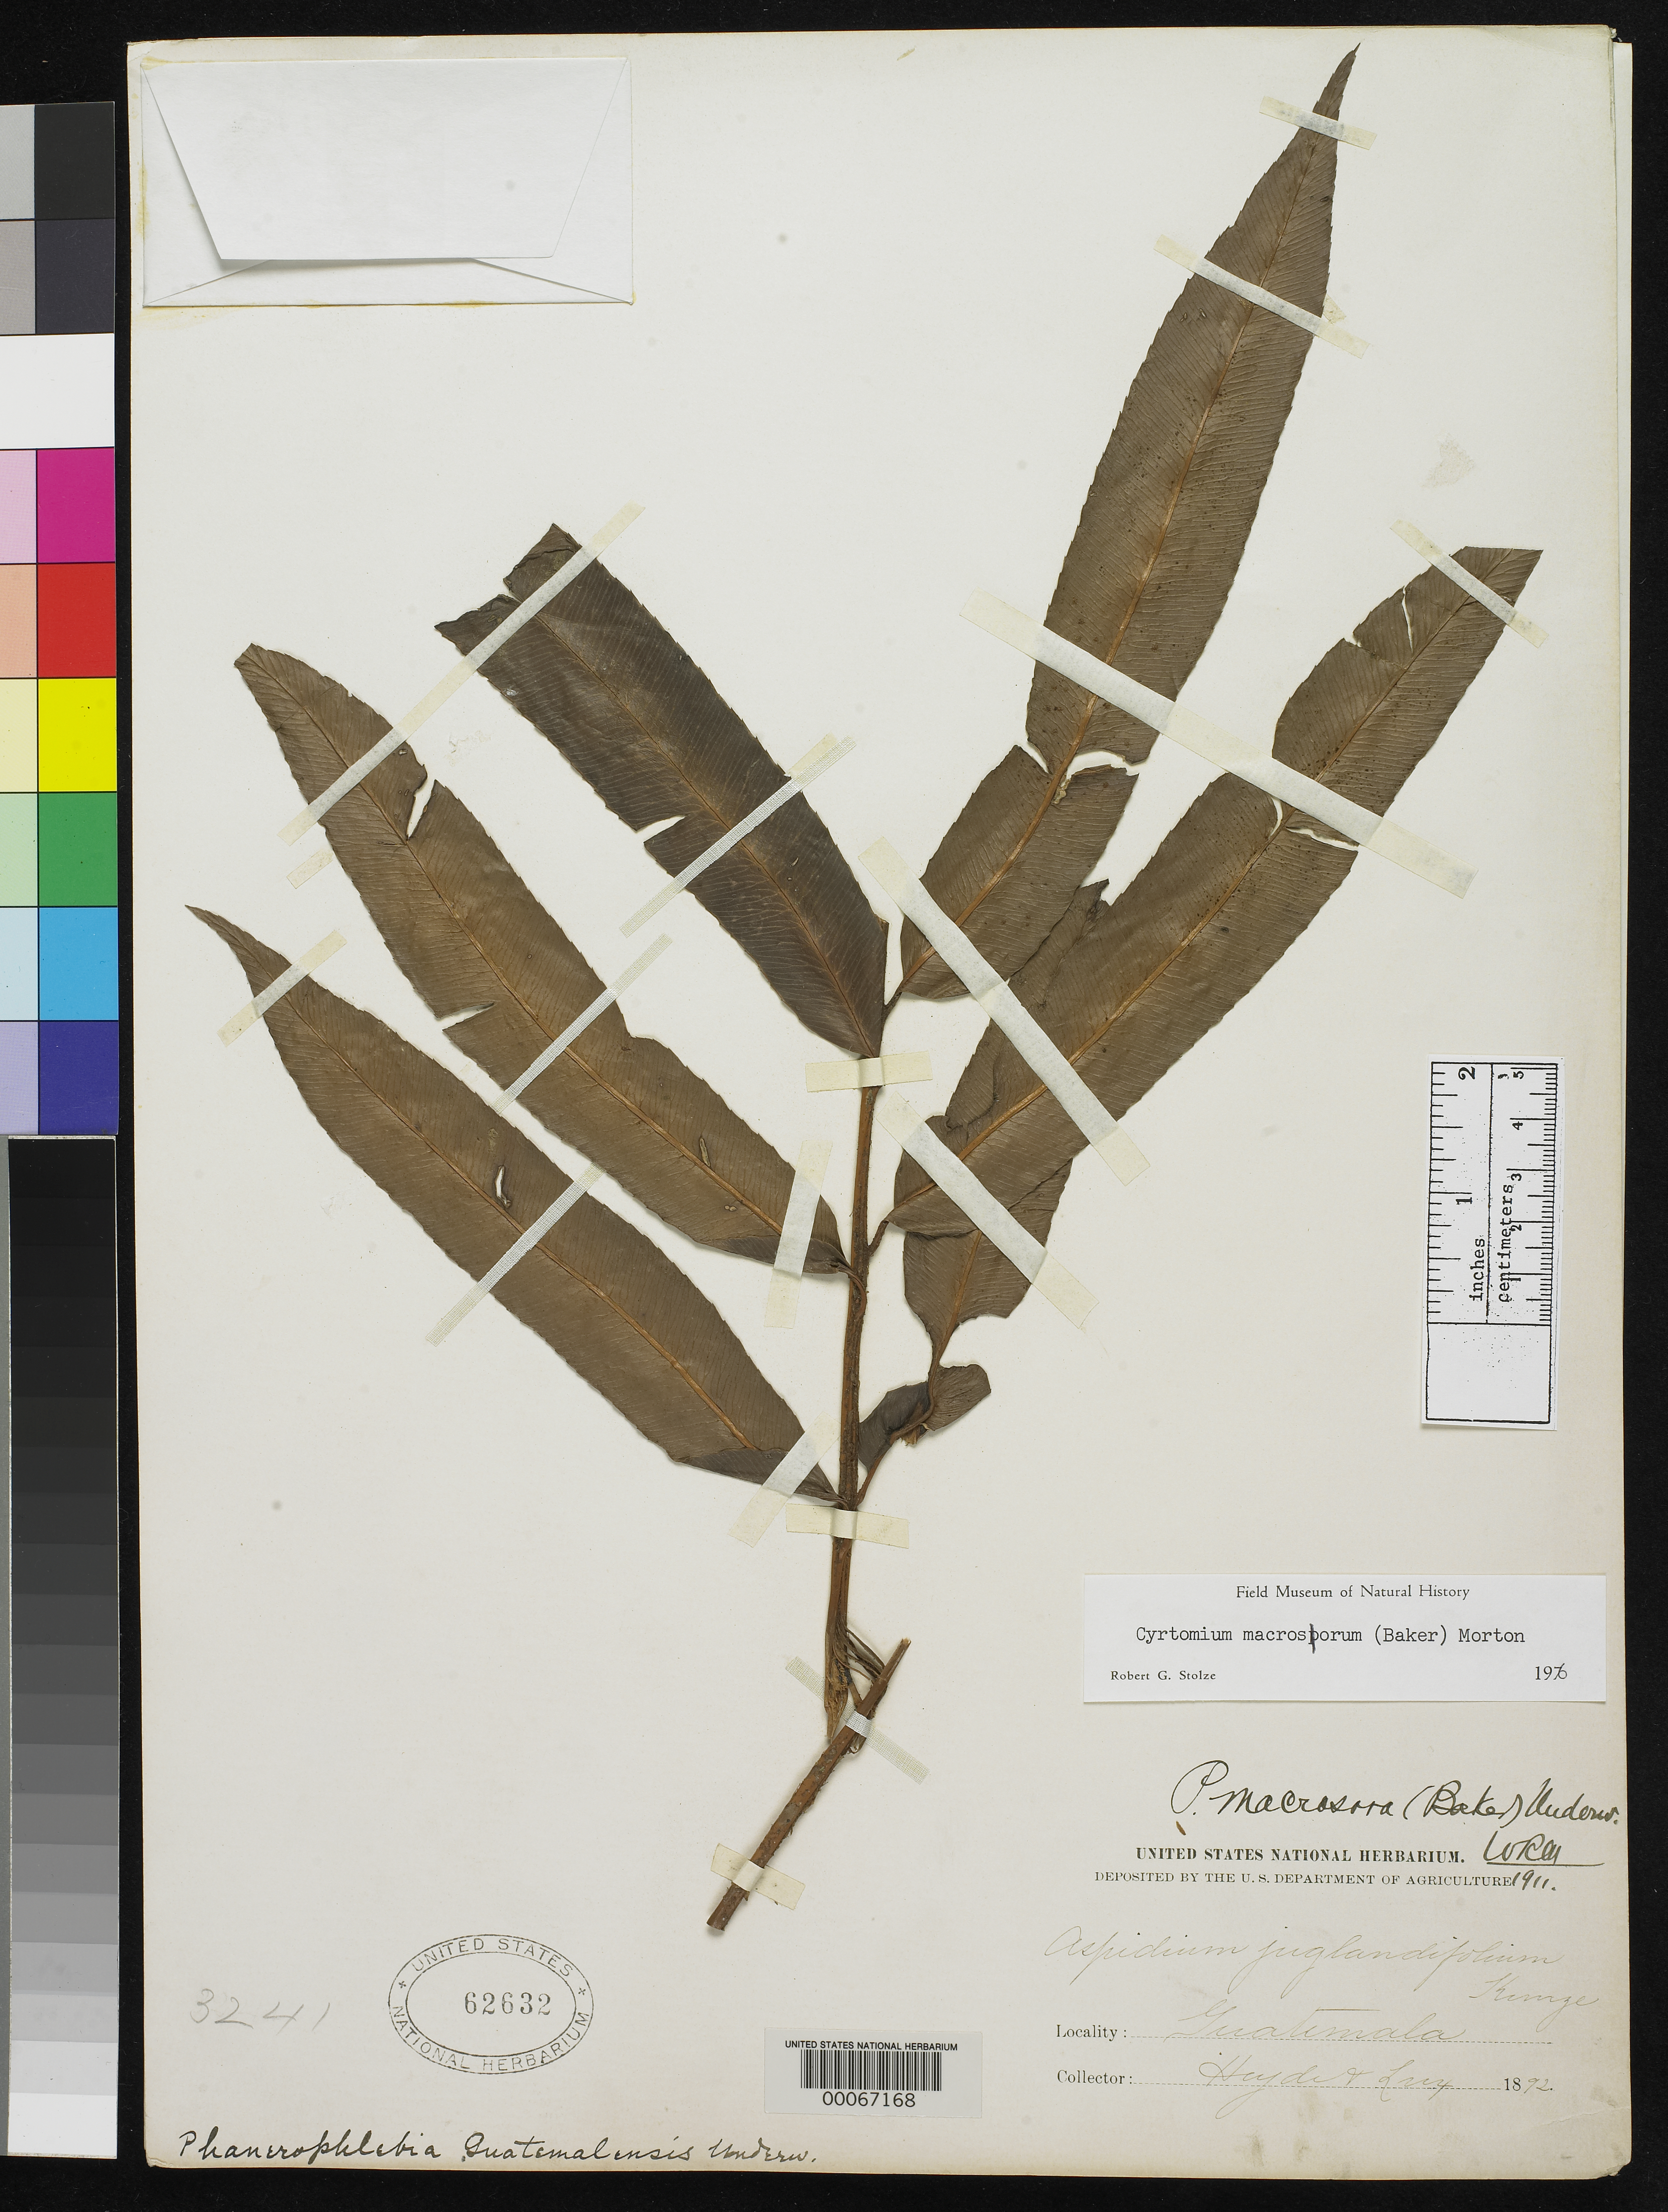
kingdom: Plantae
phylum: Tracheophyta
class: Polypodiopsida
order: Polypodiales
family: Dryopteridaceae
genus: Phanerophlebia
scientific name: Phanerophlebia guatemalensis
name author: Underw.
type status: Type Collection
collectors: E. T. Heyde & E. Lux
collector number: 3241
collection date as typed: Apr 1892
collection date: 1892-04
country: Guatemala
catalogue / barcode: US 62632